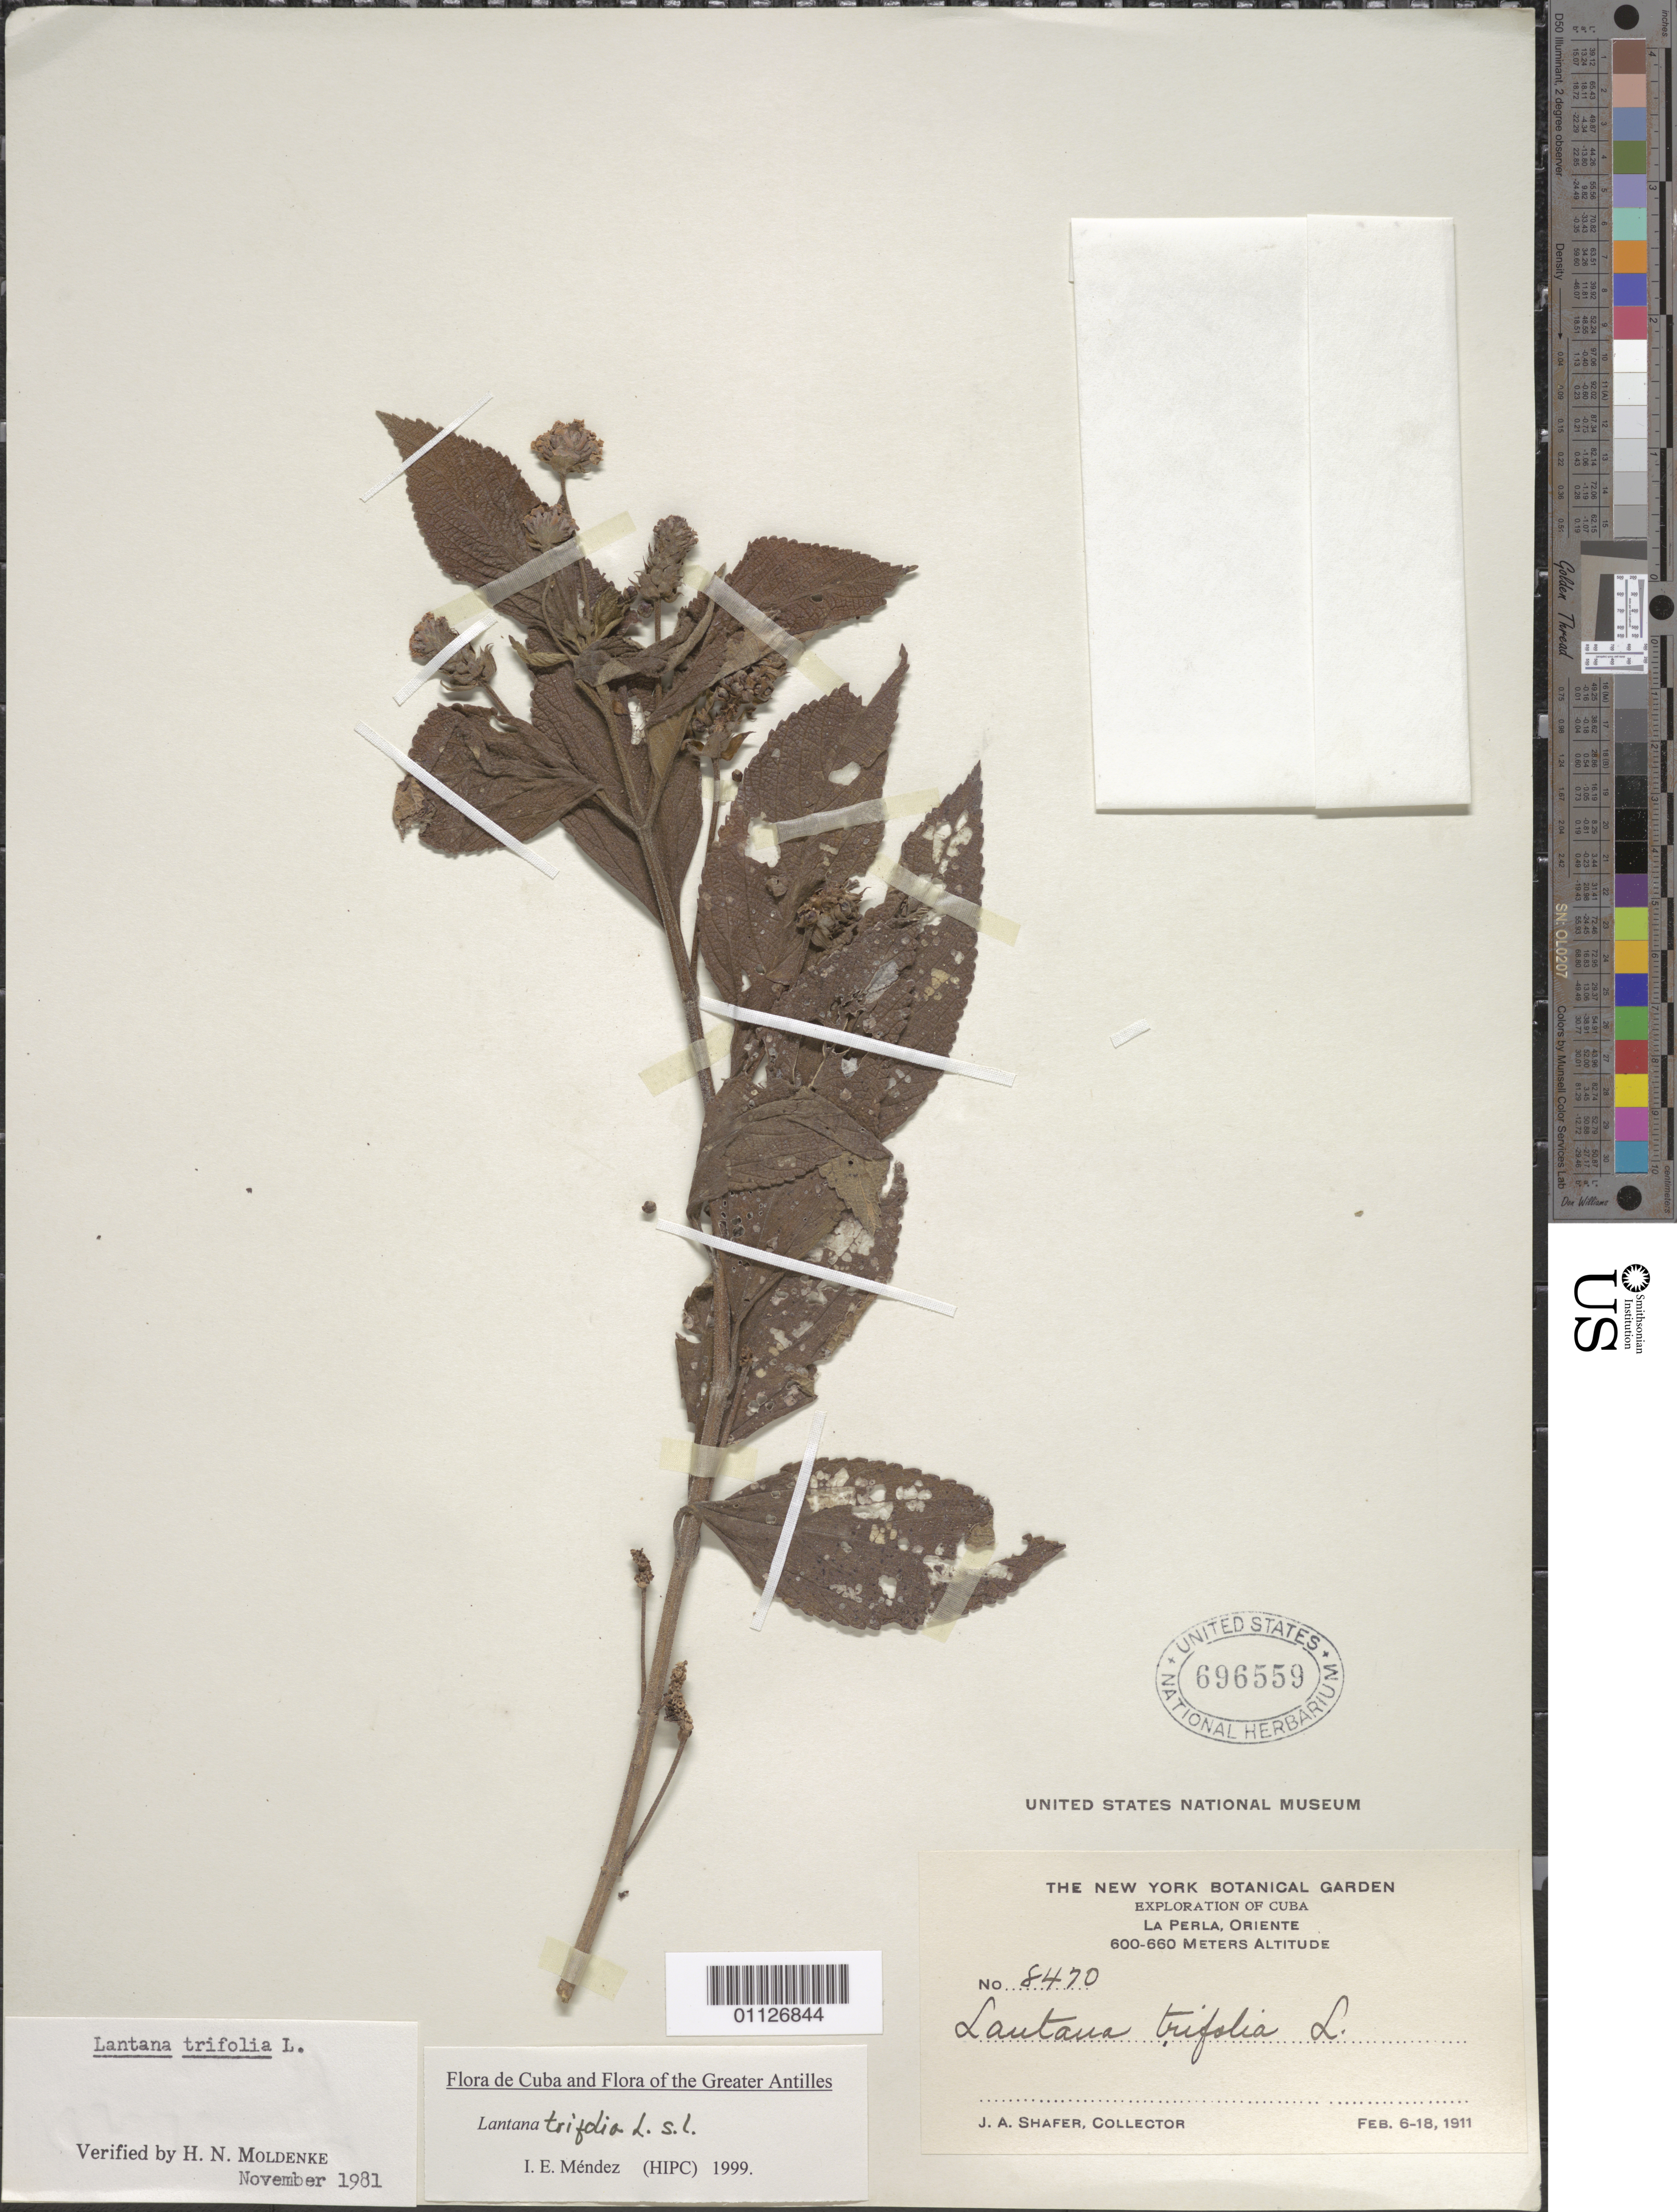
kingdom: Plantae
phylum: Tracheophyta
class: Magnoliopsida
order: Lamiales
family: Verbenaceae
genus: Lantana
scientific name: Lantana trifolia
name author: L.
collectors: J. A. Shafer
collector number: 8470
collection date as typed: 06 Feb 1911 to 18 Feb 1911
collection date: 1911-02-06/1911-02-18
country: Cuba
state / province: Oriente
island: Cuba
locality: La Perla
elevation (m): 600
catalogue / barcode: US 696559